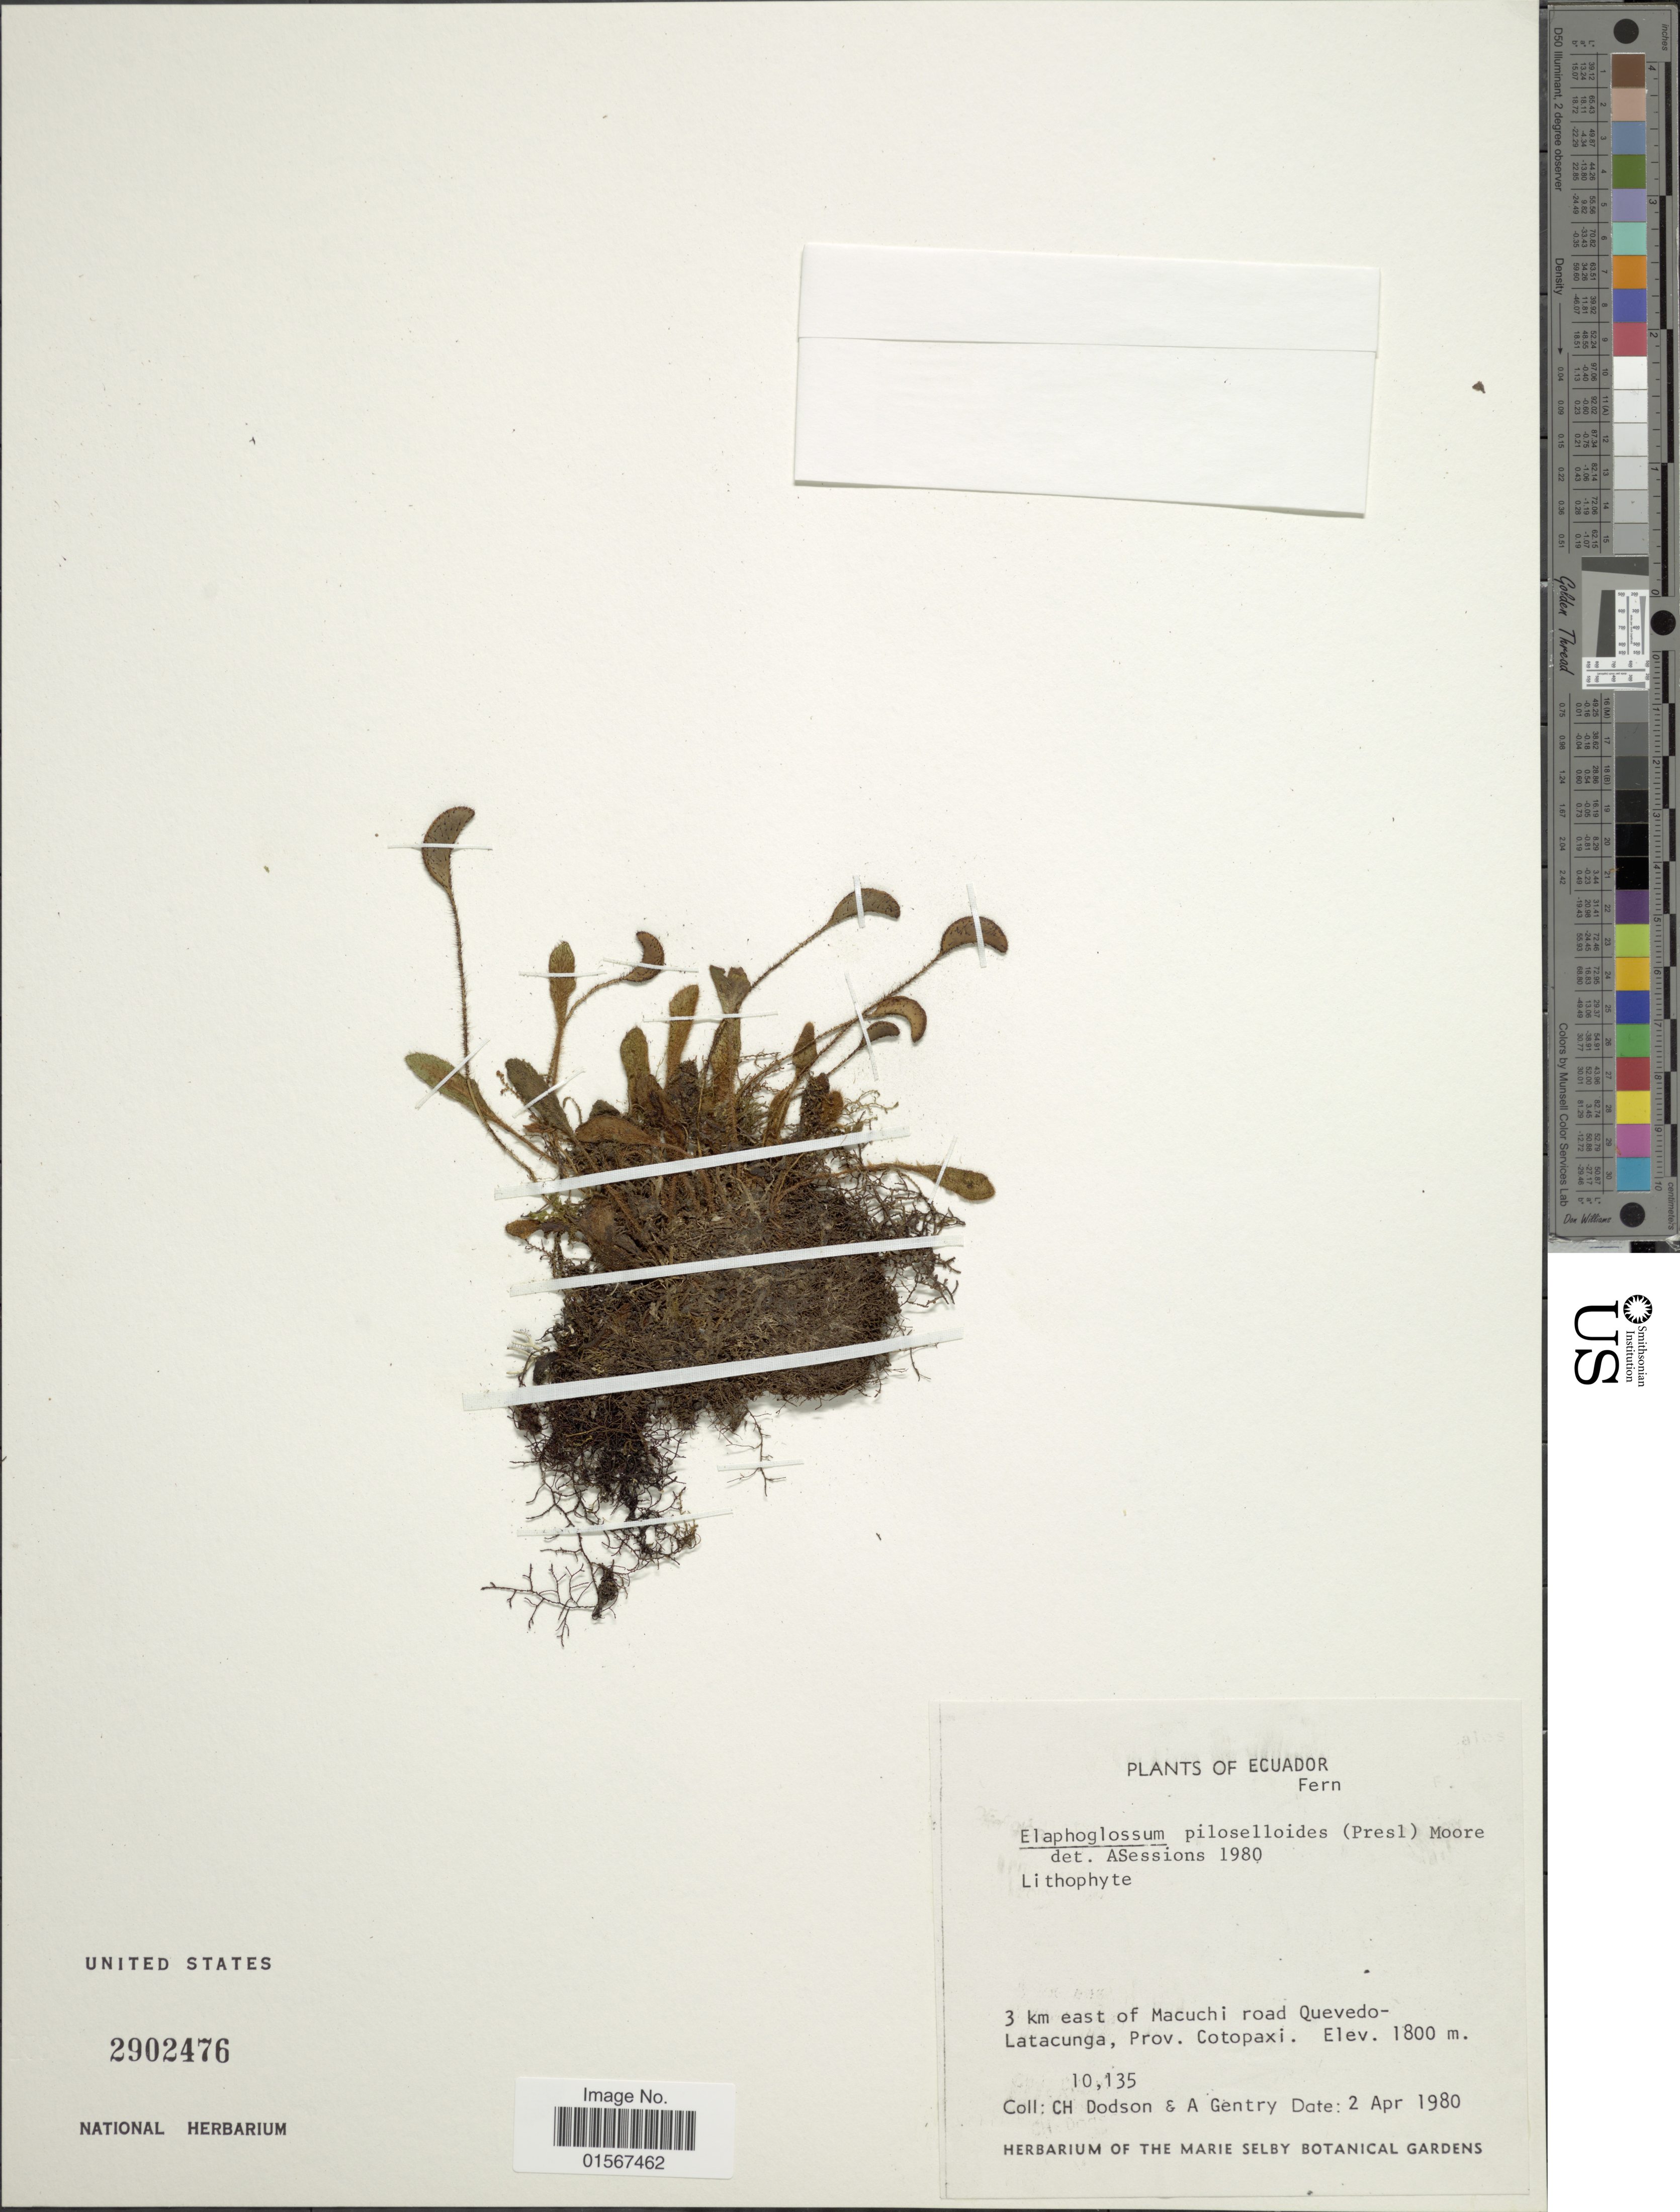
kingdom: Plantae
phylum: Tracheophyta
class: Polypodiopsida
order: Polypodiales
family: Dryopteridaceae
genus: Elaphoglossum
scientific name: Elaphoglossum piloselloides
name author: (C. Presl) T. Moore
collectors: C. H. Dodson & A. H. Gentry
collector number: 10135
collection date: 1980-04-02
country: Ecuador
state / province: Cotopaxi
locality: Ecuador, 3 km east of Macuchi road Quevedo-Latacunga, Prov, Cotopaxi.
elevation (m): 1800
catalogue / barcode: US 2902476